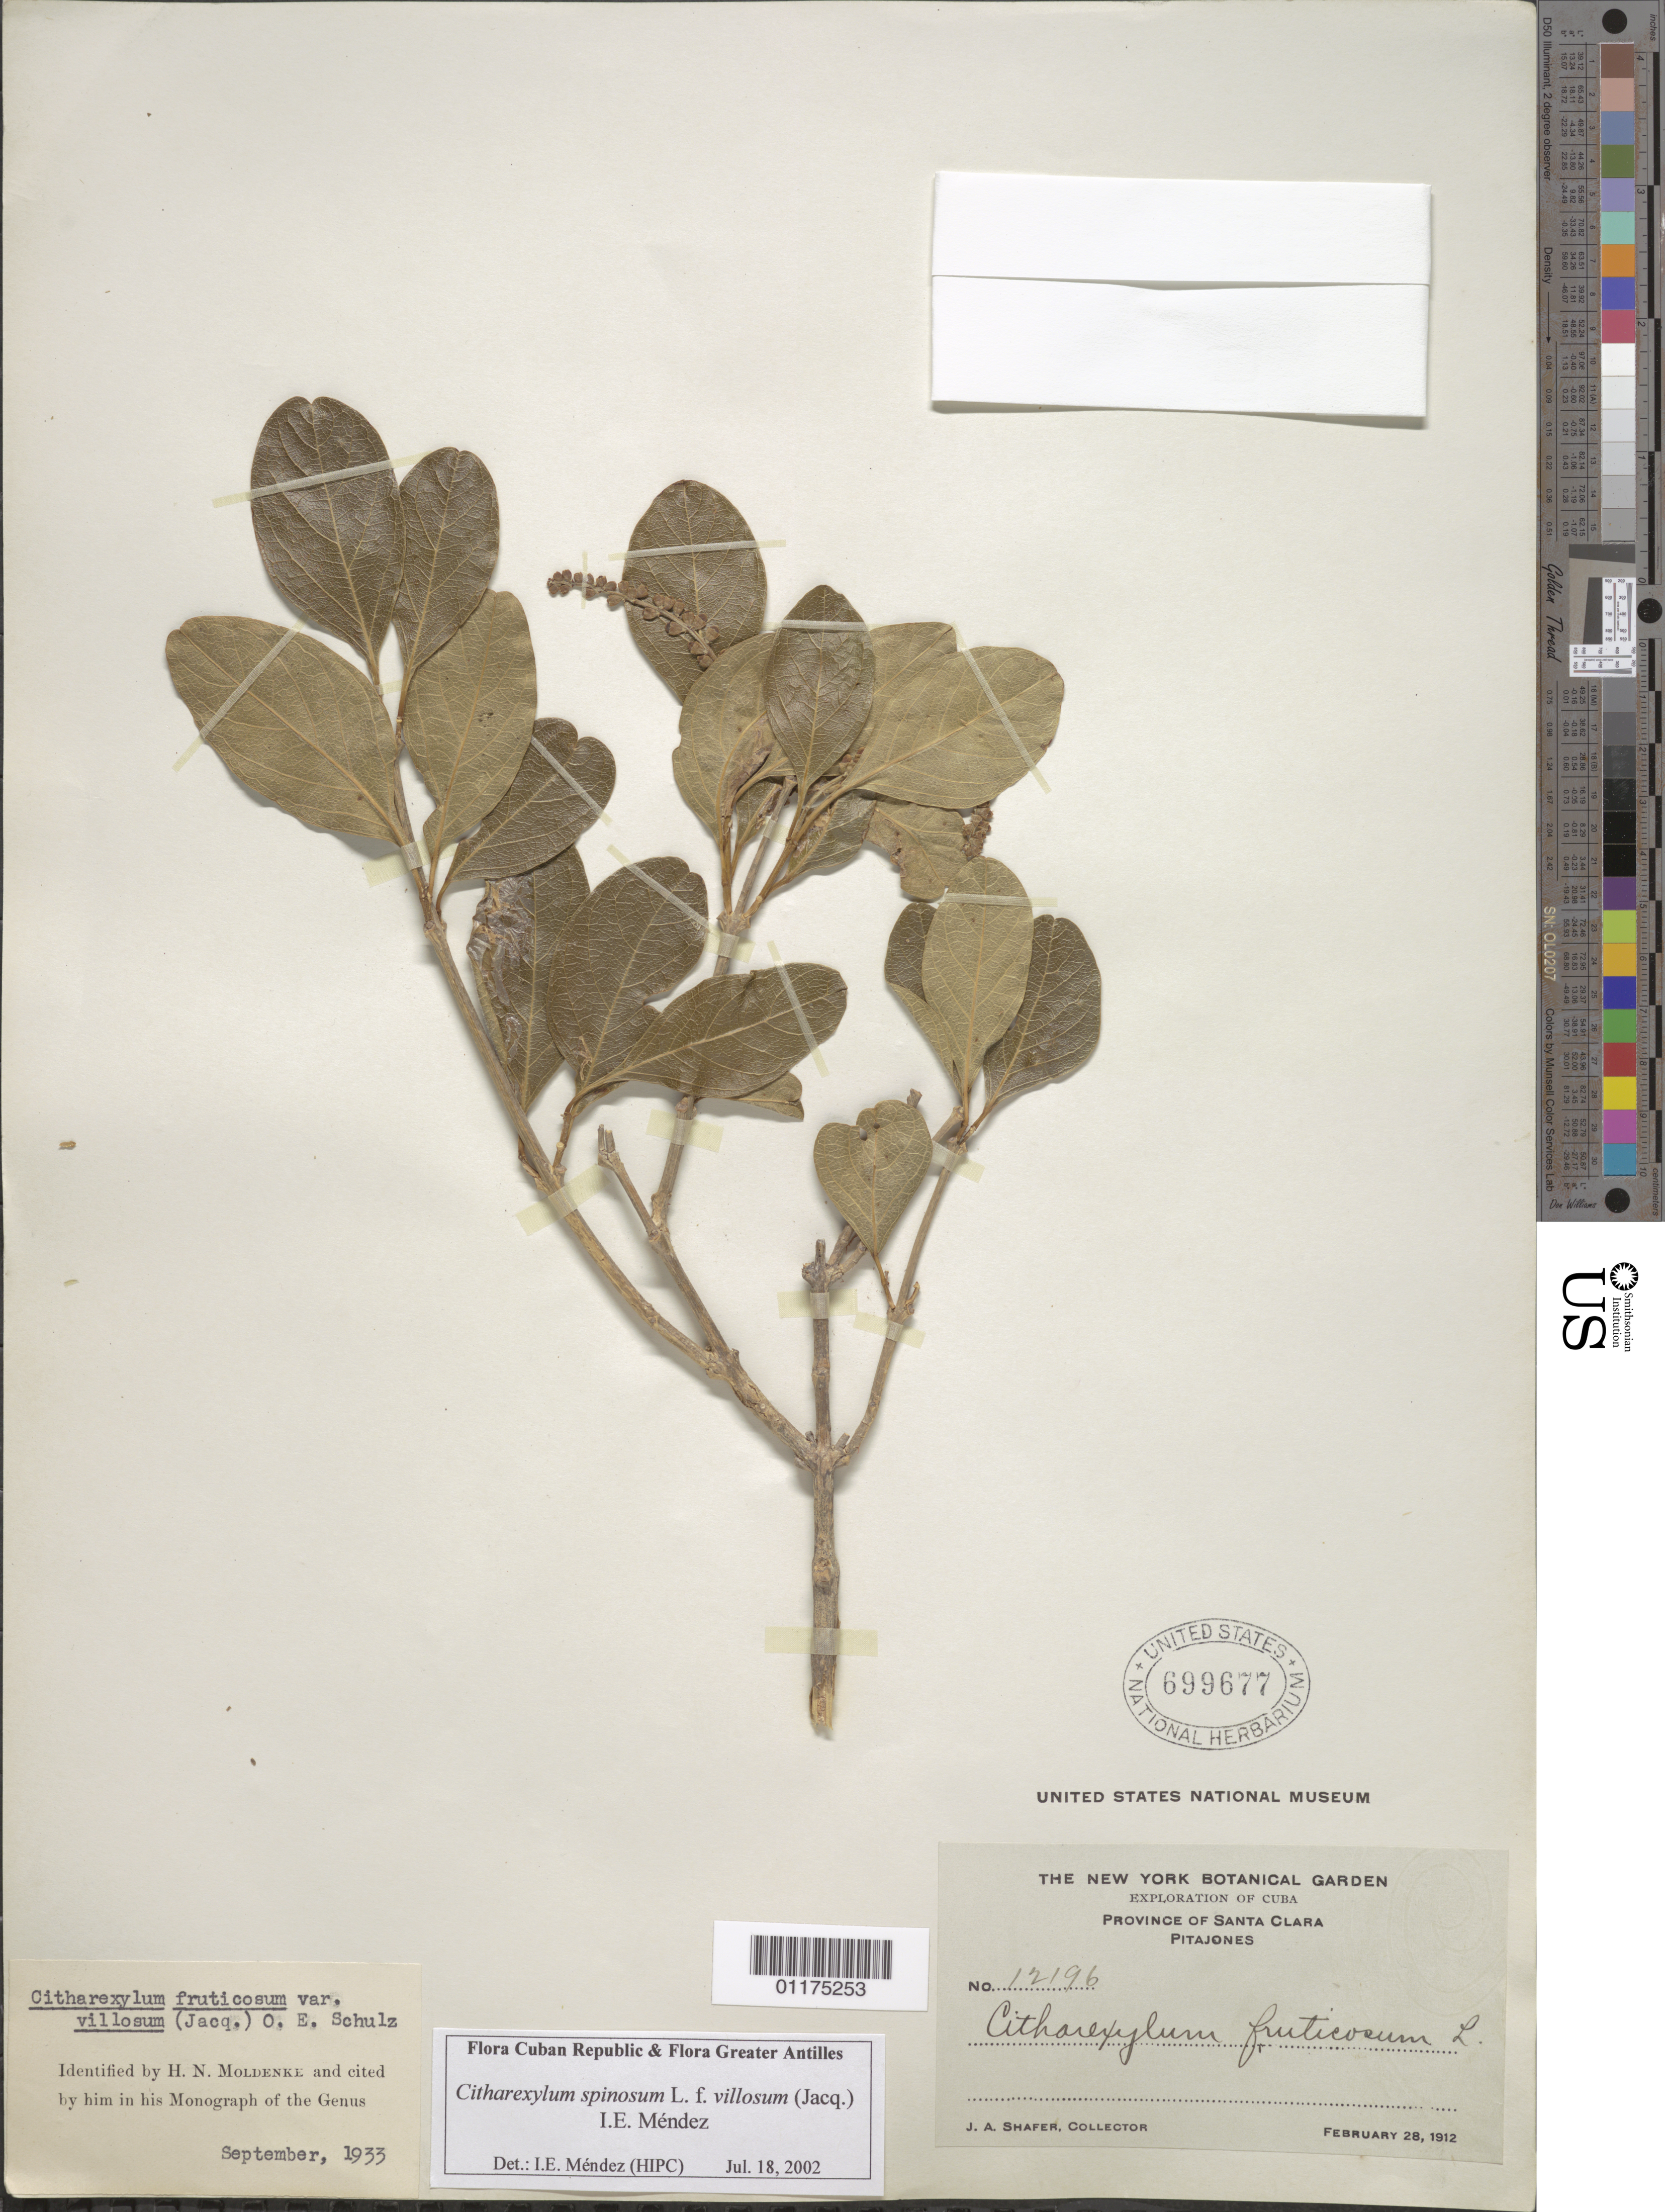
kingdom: Plantae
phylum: Tracheophyta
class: Magnoliopsida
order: Lamiales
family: Verbenaceae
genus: Citharexylum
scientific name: Citharexylum spinosum f. villosum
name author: (Jacq.) I.E. Méndez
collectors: J. A. Shafer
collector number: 12196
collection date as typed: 28 Feb 1912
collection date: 1912-02-28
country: Cuba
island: Cuba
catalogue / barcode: US 699677